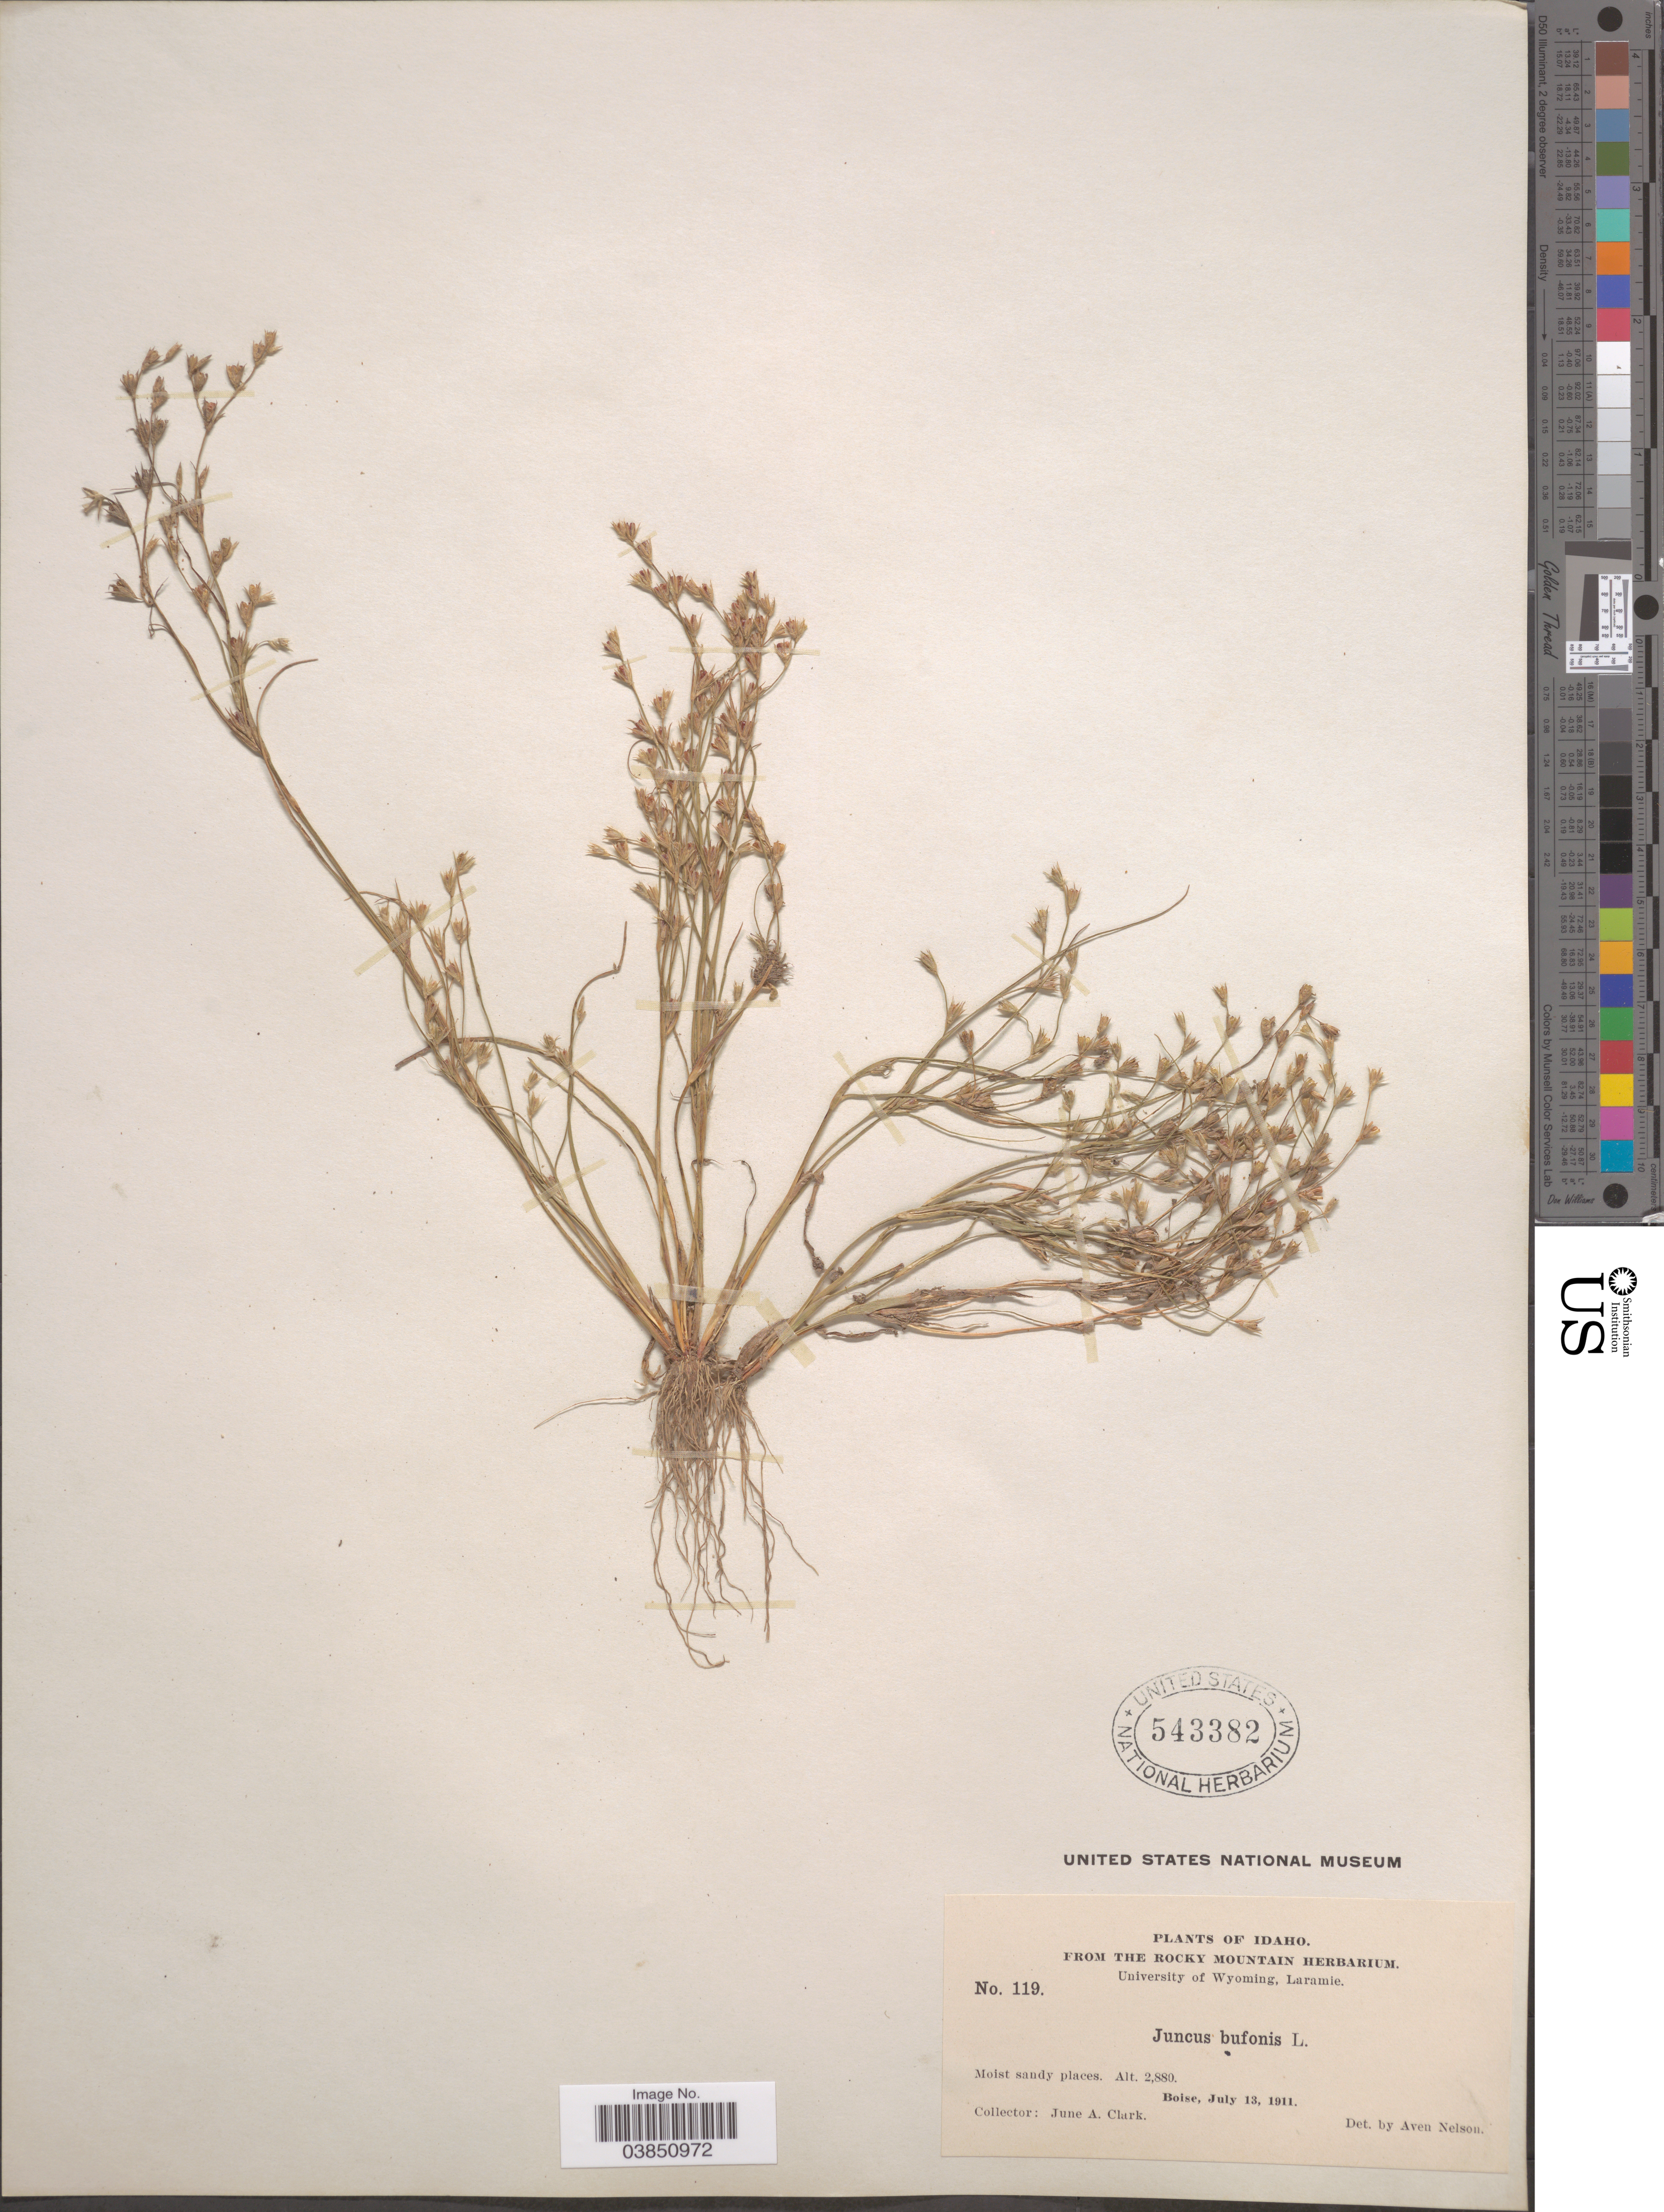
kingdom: Plantae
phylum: Tracheophyta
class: Liliopsida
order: Poales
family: Juncaceae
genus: Juncus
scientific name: Juncus bufonius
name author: L.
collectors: J. A. Clark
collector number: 119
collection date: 1911-07-13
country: United States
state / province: Idaho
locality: Boise.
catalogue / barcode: US 543382